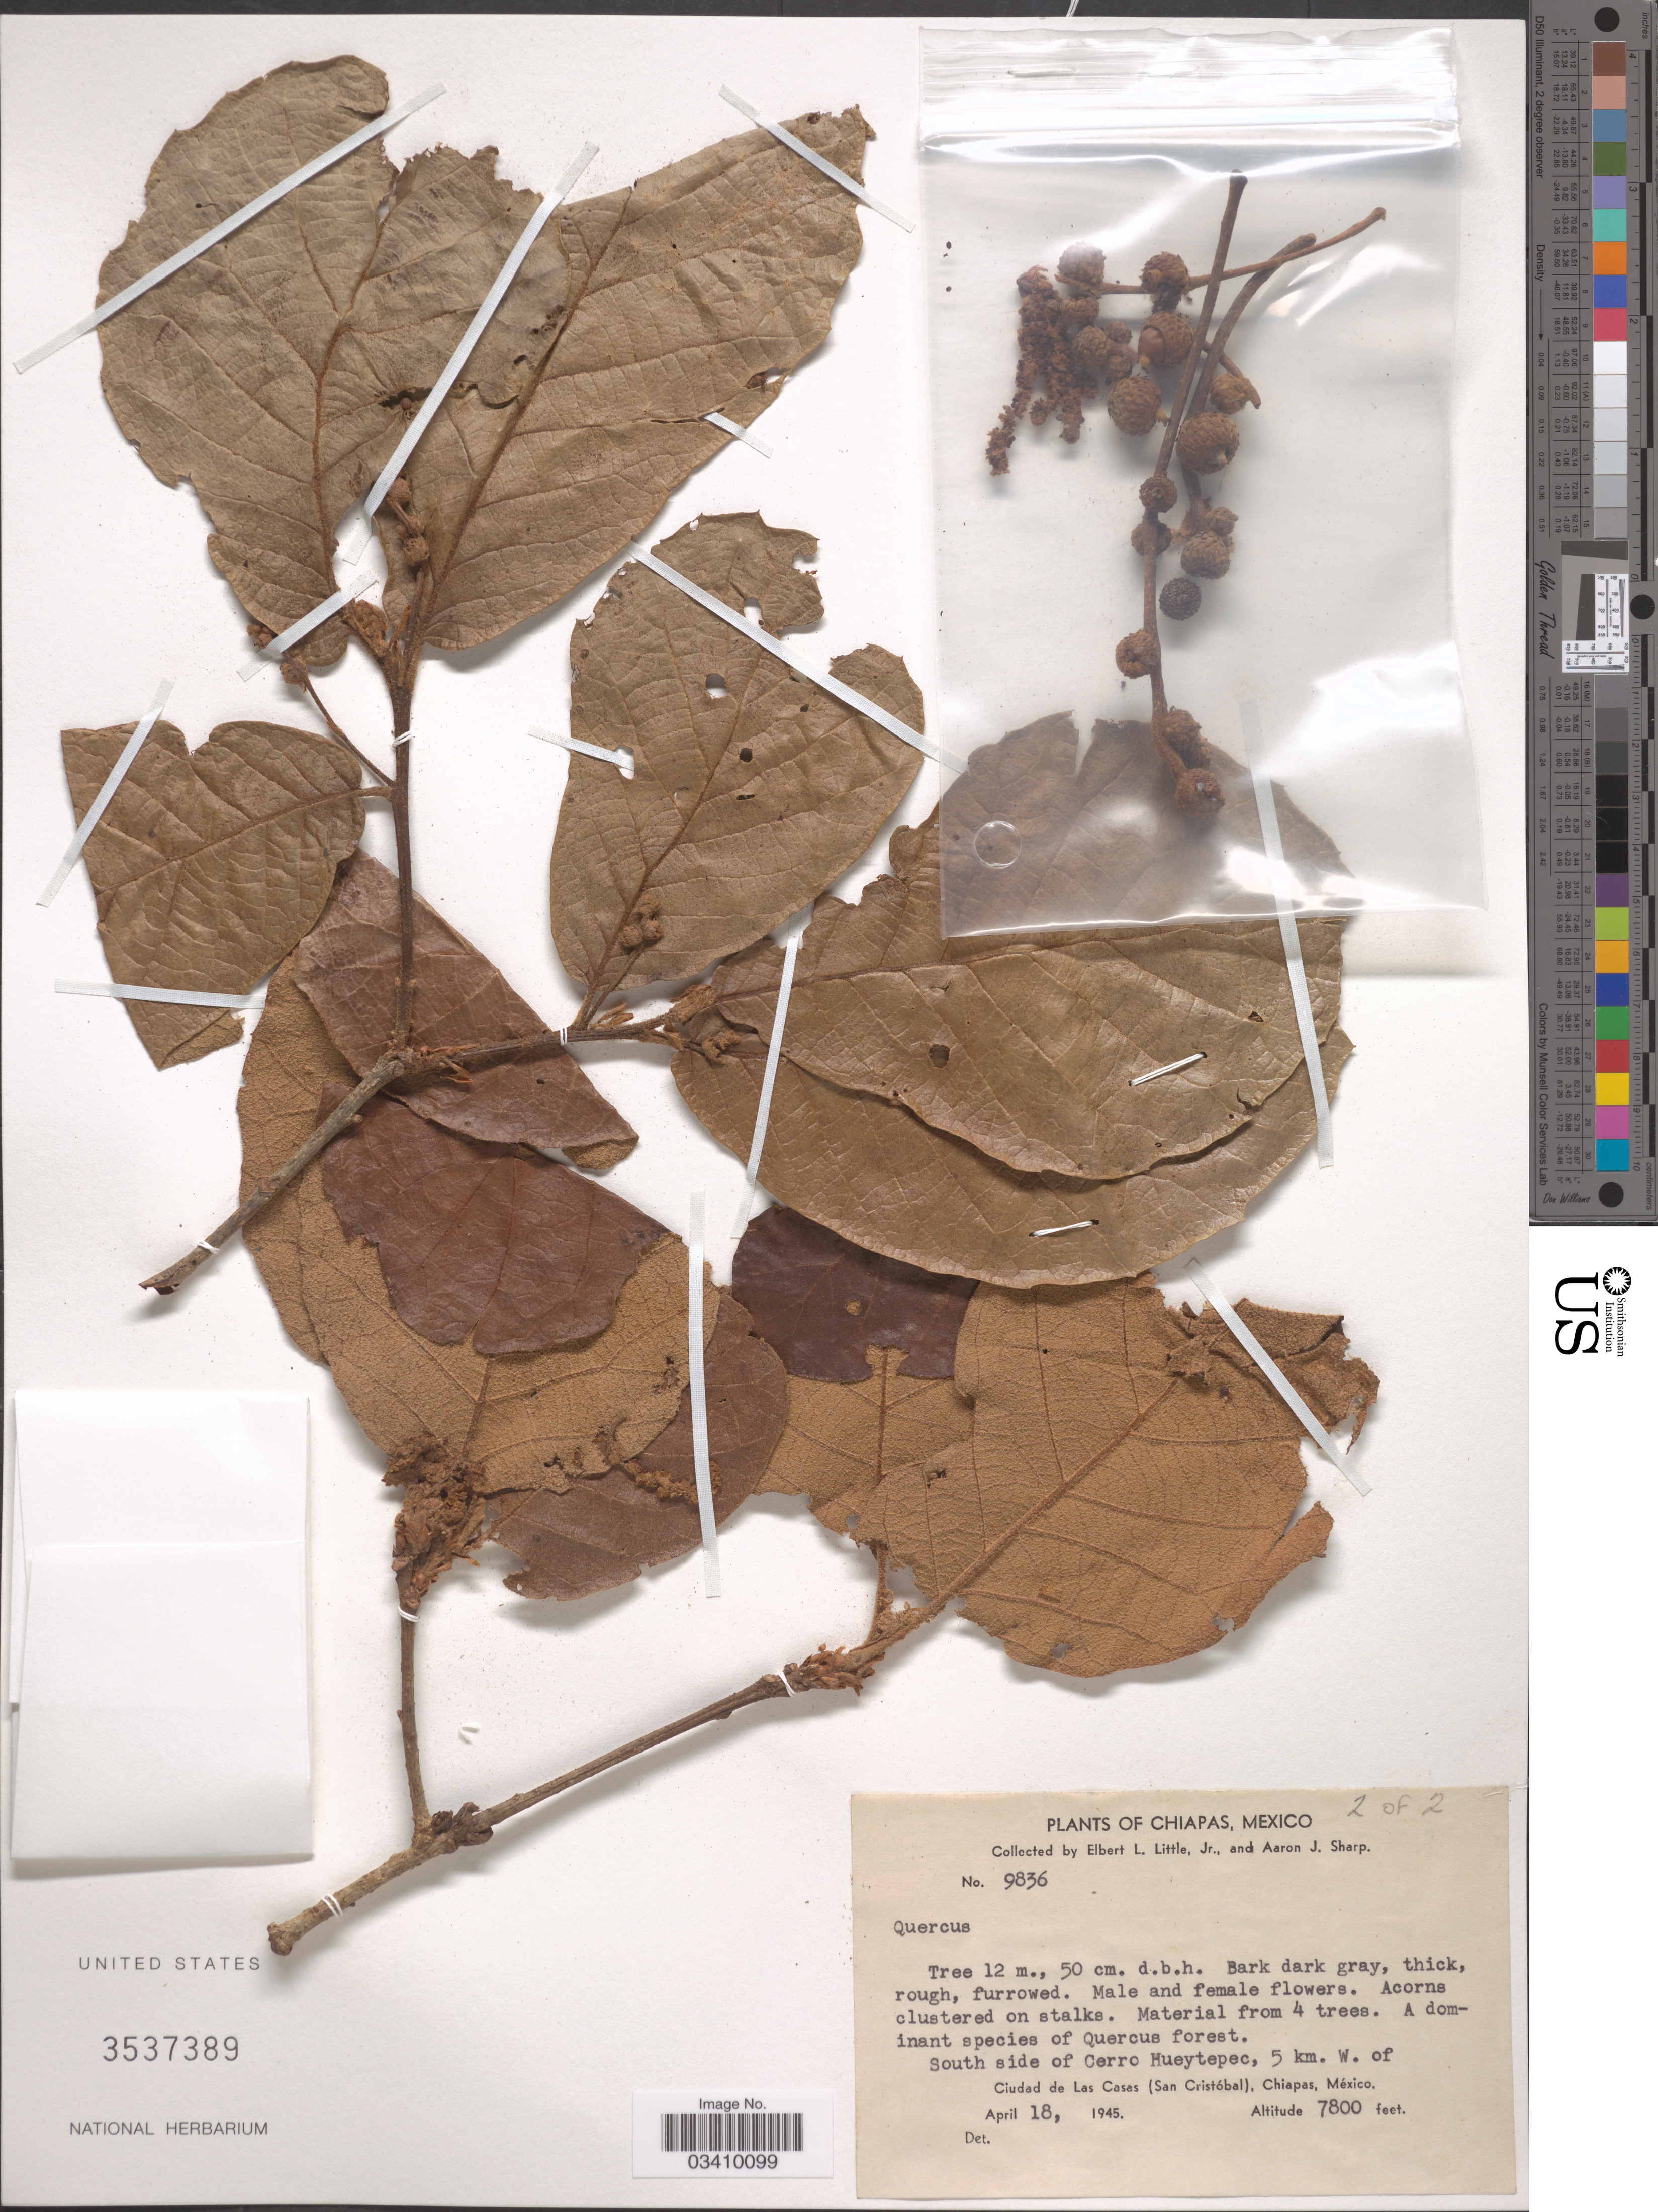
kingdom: Plantae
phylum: Tracheophyta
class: Magnoliopsida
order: Fagales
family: Fagaceae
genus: Quercus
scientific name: Quercus sp.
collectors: E. L. Little & Mrs A. J. Sharp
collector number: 9836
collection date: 1948-04-18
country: Mexico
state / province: Chiapas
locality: South side of Cerro Hueytepec, 5 km. W. of Ciudad de Las Casas (San Cristóbal).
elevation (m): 2377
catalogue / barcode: US 3537389